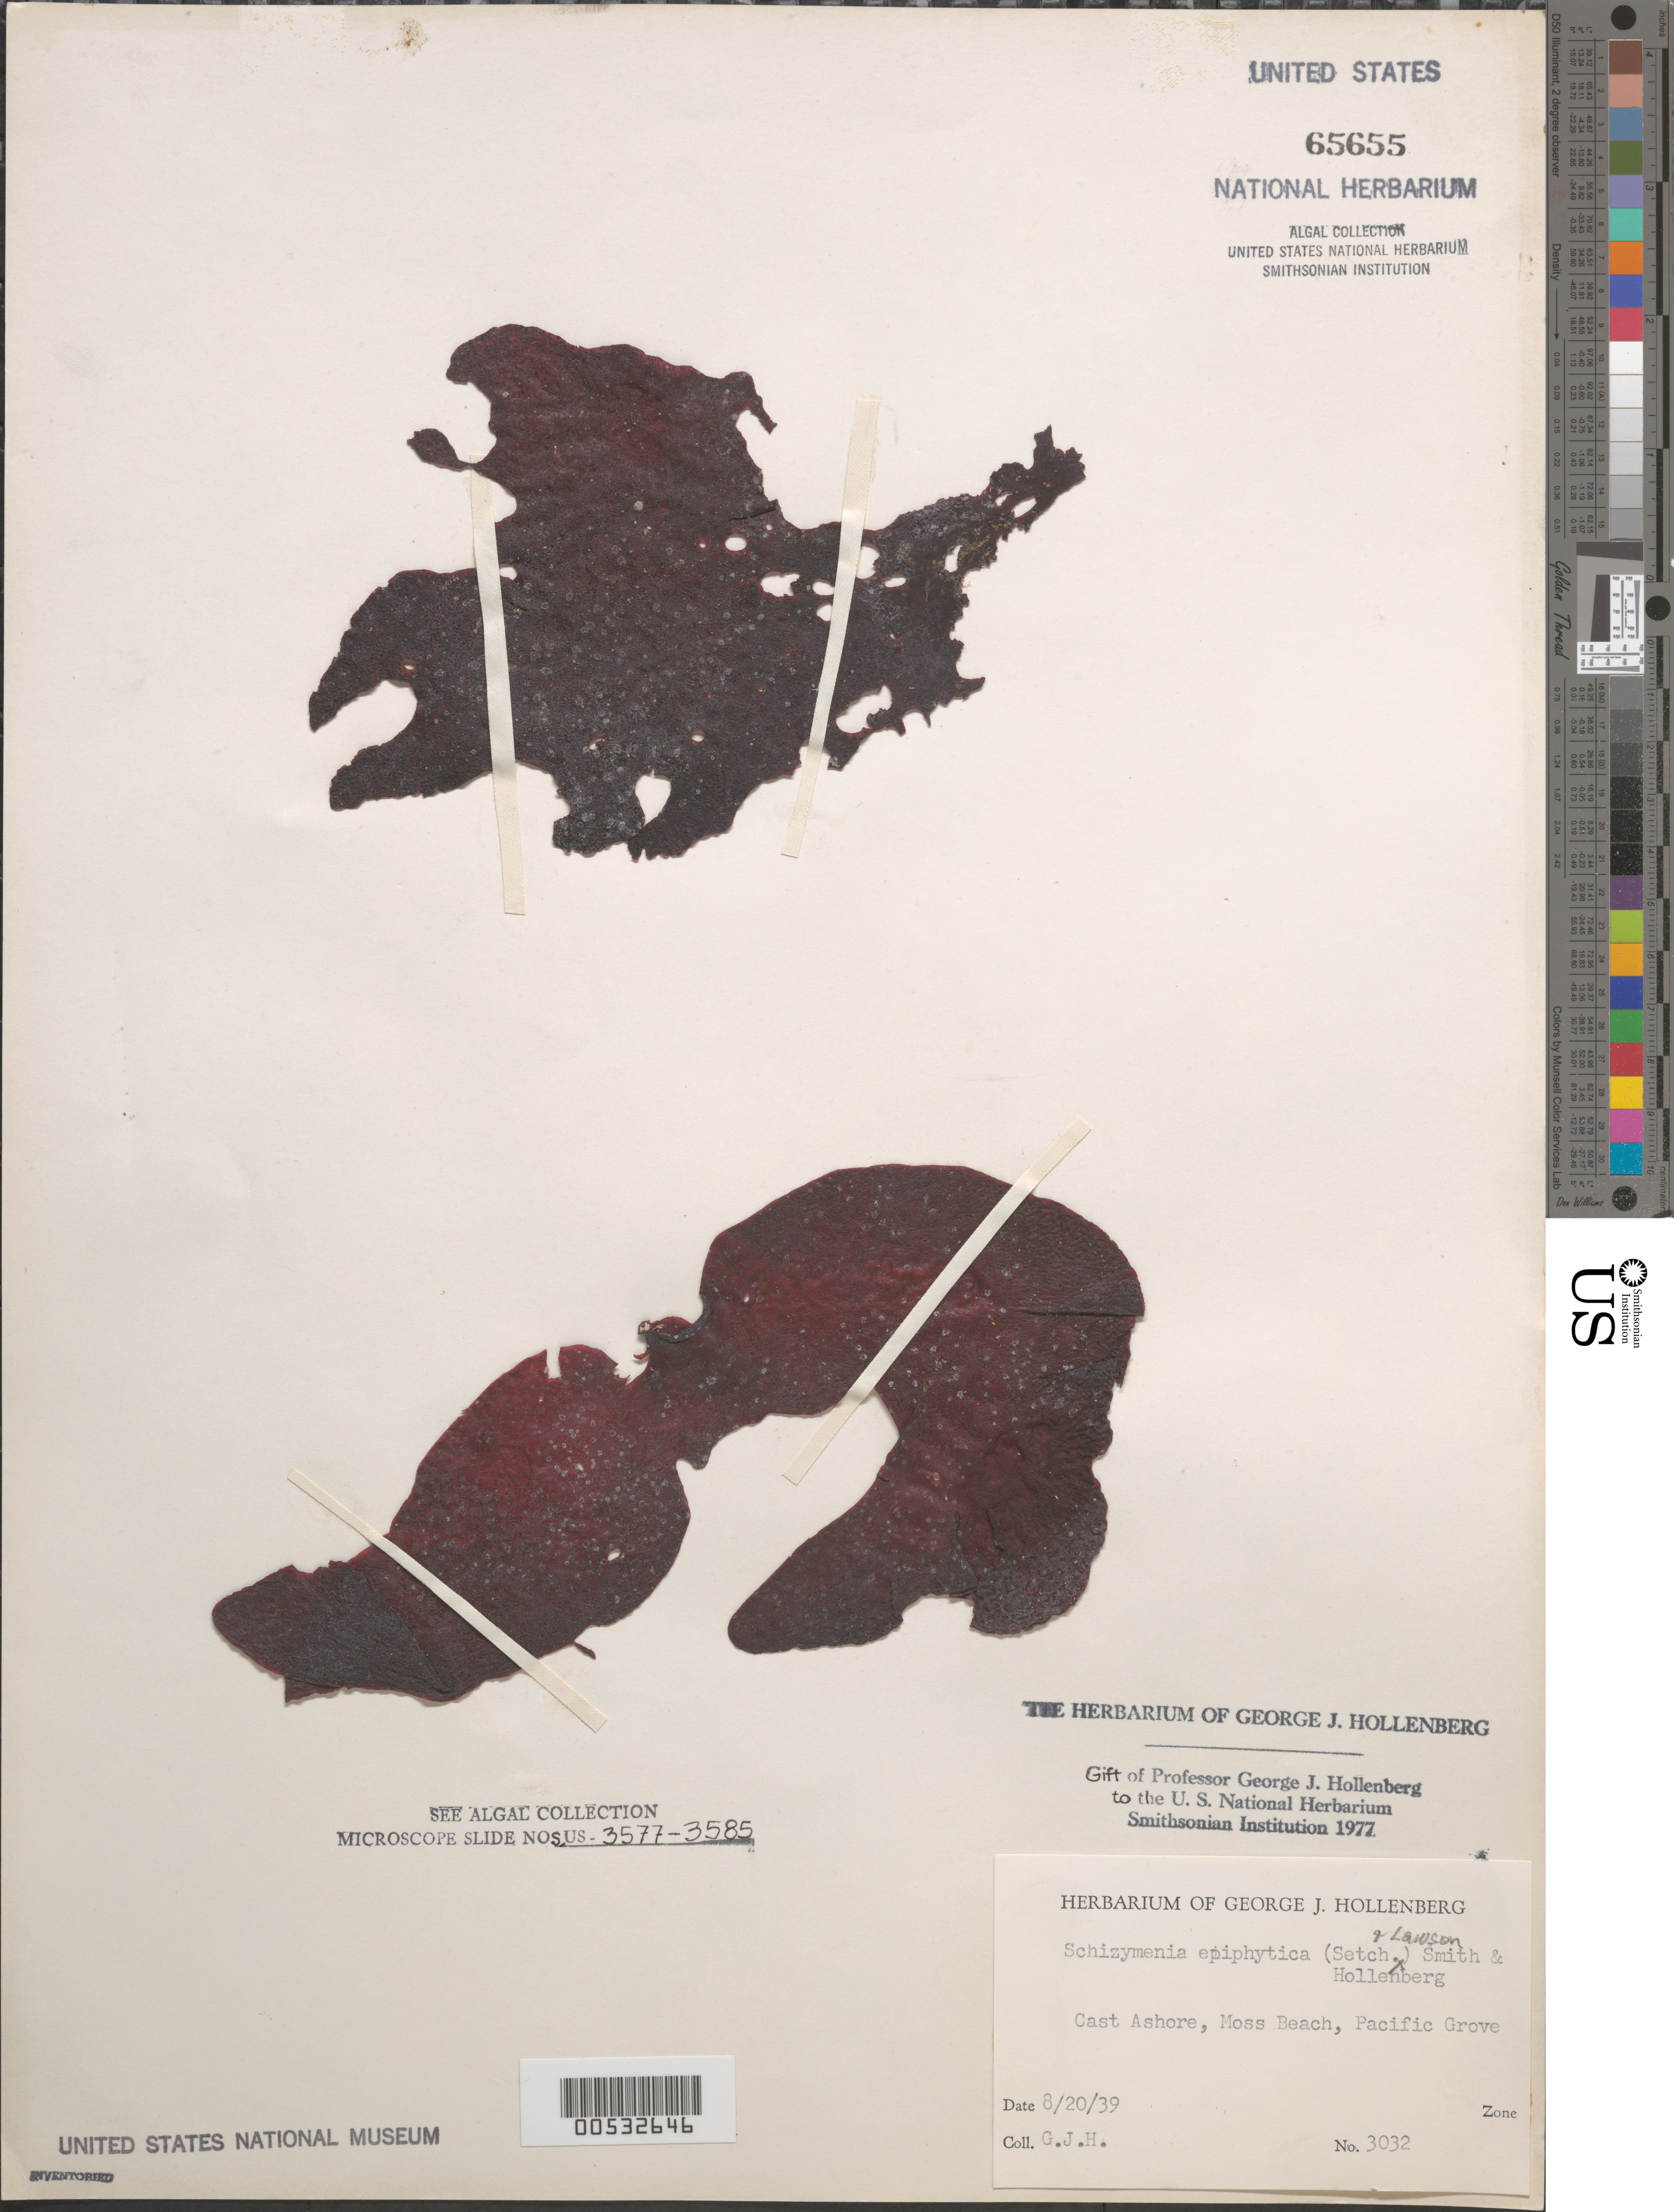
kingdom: Plantae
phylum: Rhodophyta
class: Florideophyceae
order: Gigartinales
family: Furcellariaceae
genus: Peyssonneliopsis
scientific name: Peyssonneliopsis epiphytica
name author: Setch. & G.W. Lawson in Setch.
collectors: G. Hollenberg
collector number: GJH 3032 & GJH 39-91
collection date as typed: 20 Aug 1939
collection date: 1939-08-20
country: United States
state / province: California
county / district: Monterey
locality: Moss Beach, Pacific Grove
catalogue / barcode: US 65655